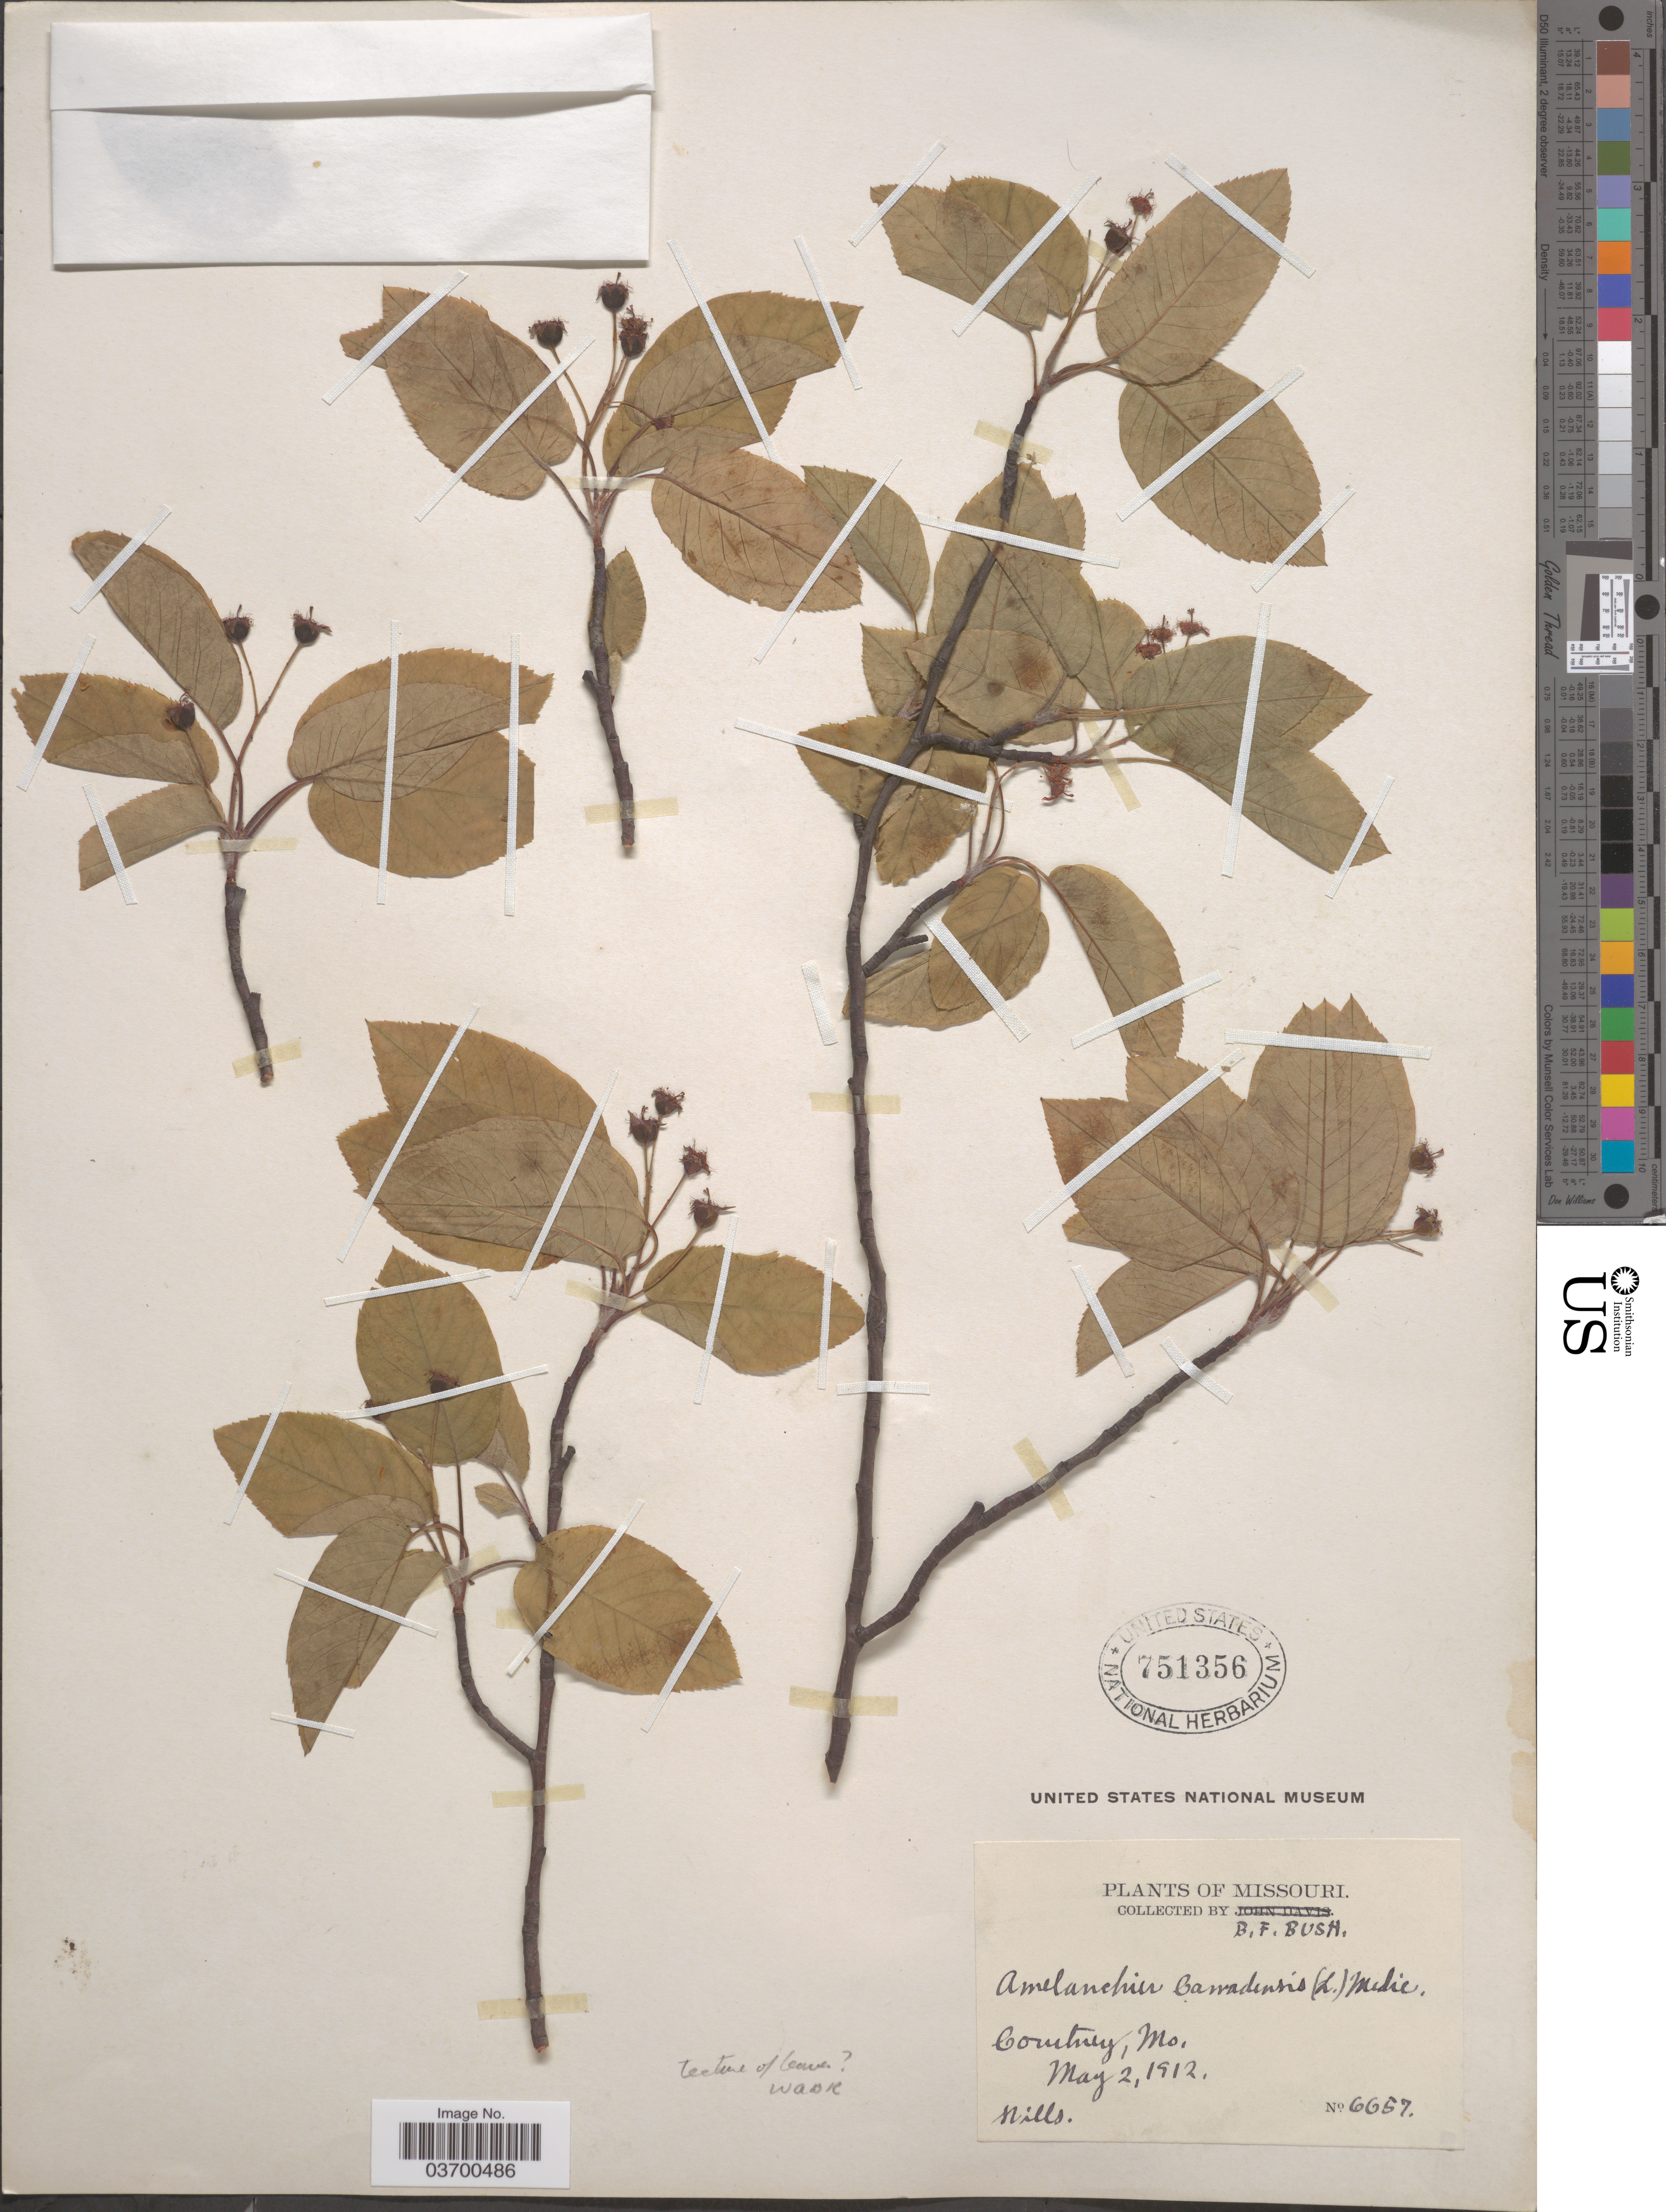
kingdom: Plantae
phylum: Tracheophyta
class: Magnoliopsida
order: Rosales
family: Rosaceae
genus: Amelanchier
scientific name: Amelanchier canadensis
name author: (L.) Medic.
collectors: B. F. Bush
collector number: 6657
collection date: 1912-05-02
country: United States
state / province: Missouri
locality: Courtney.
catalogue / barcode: US 751356